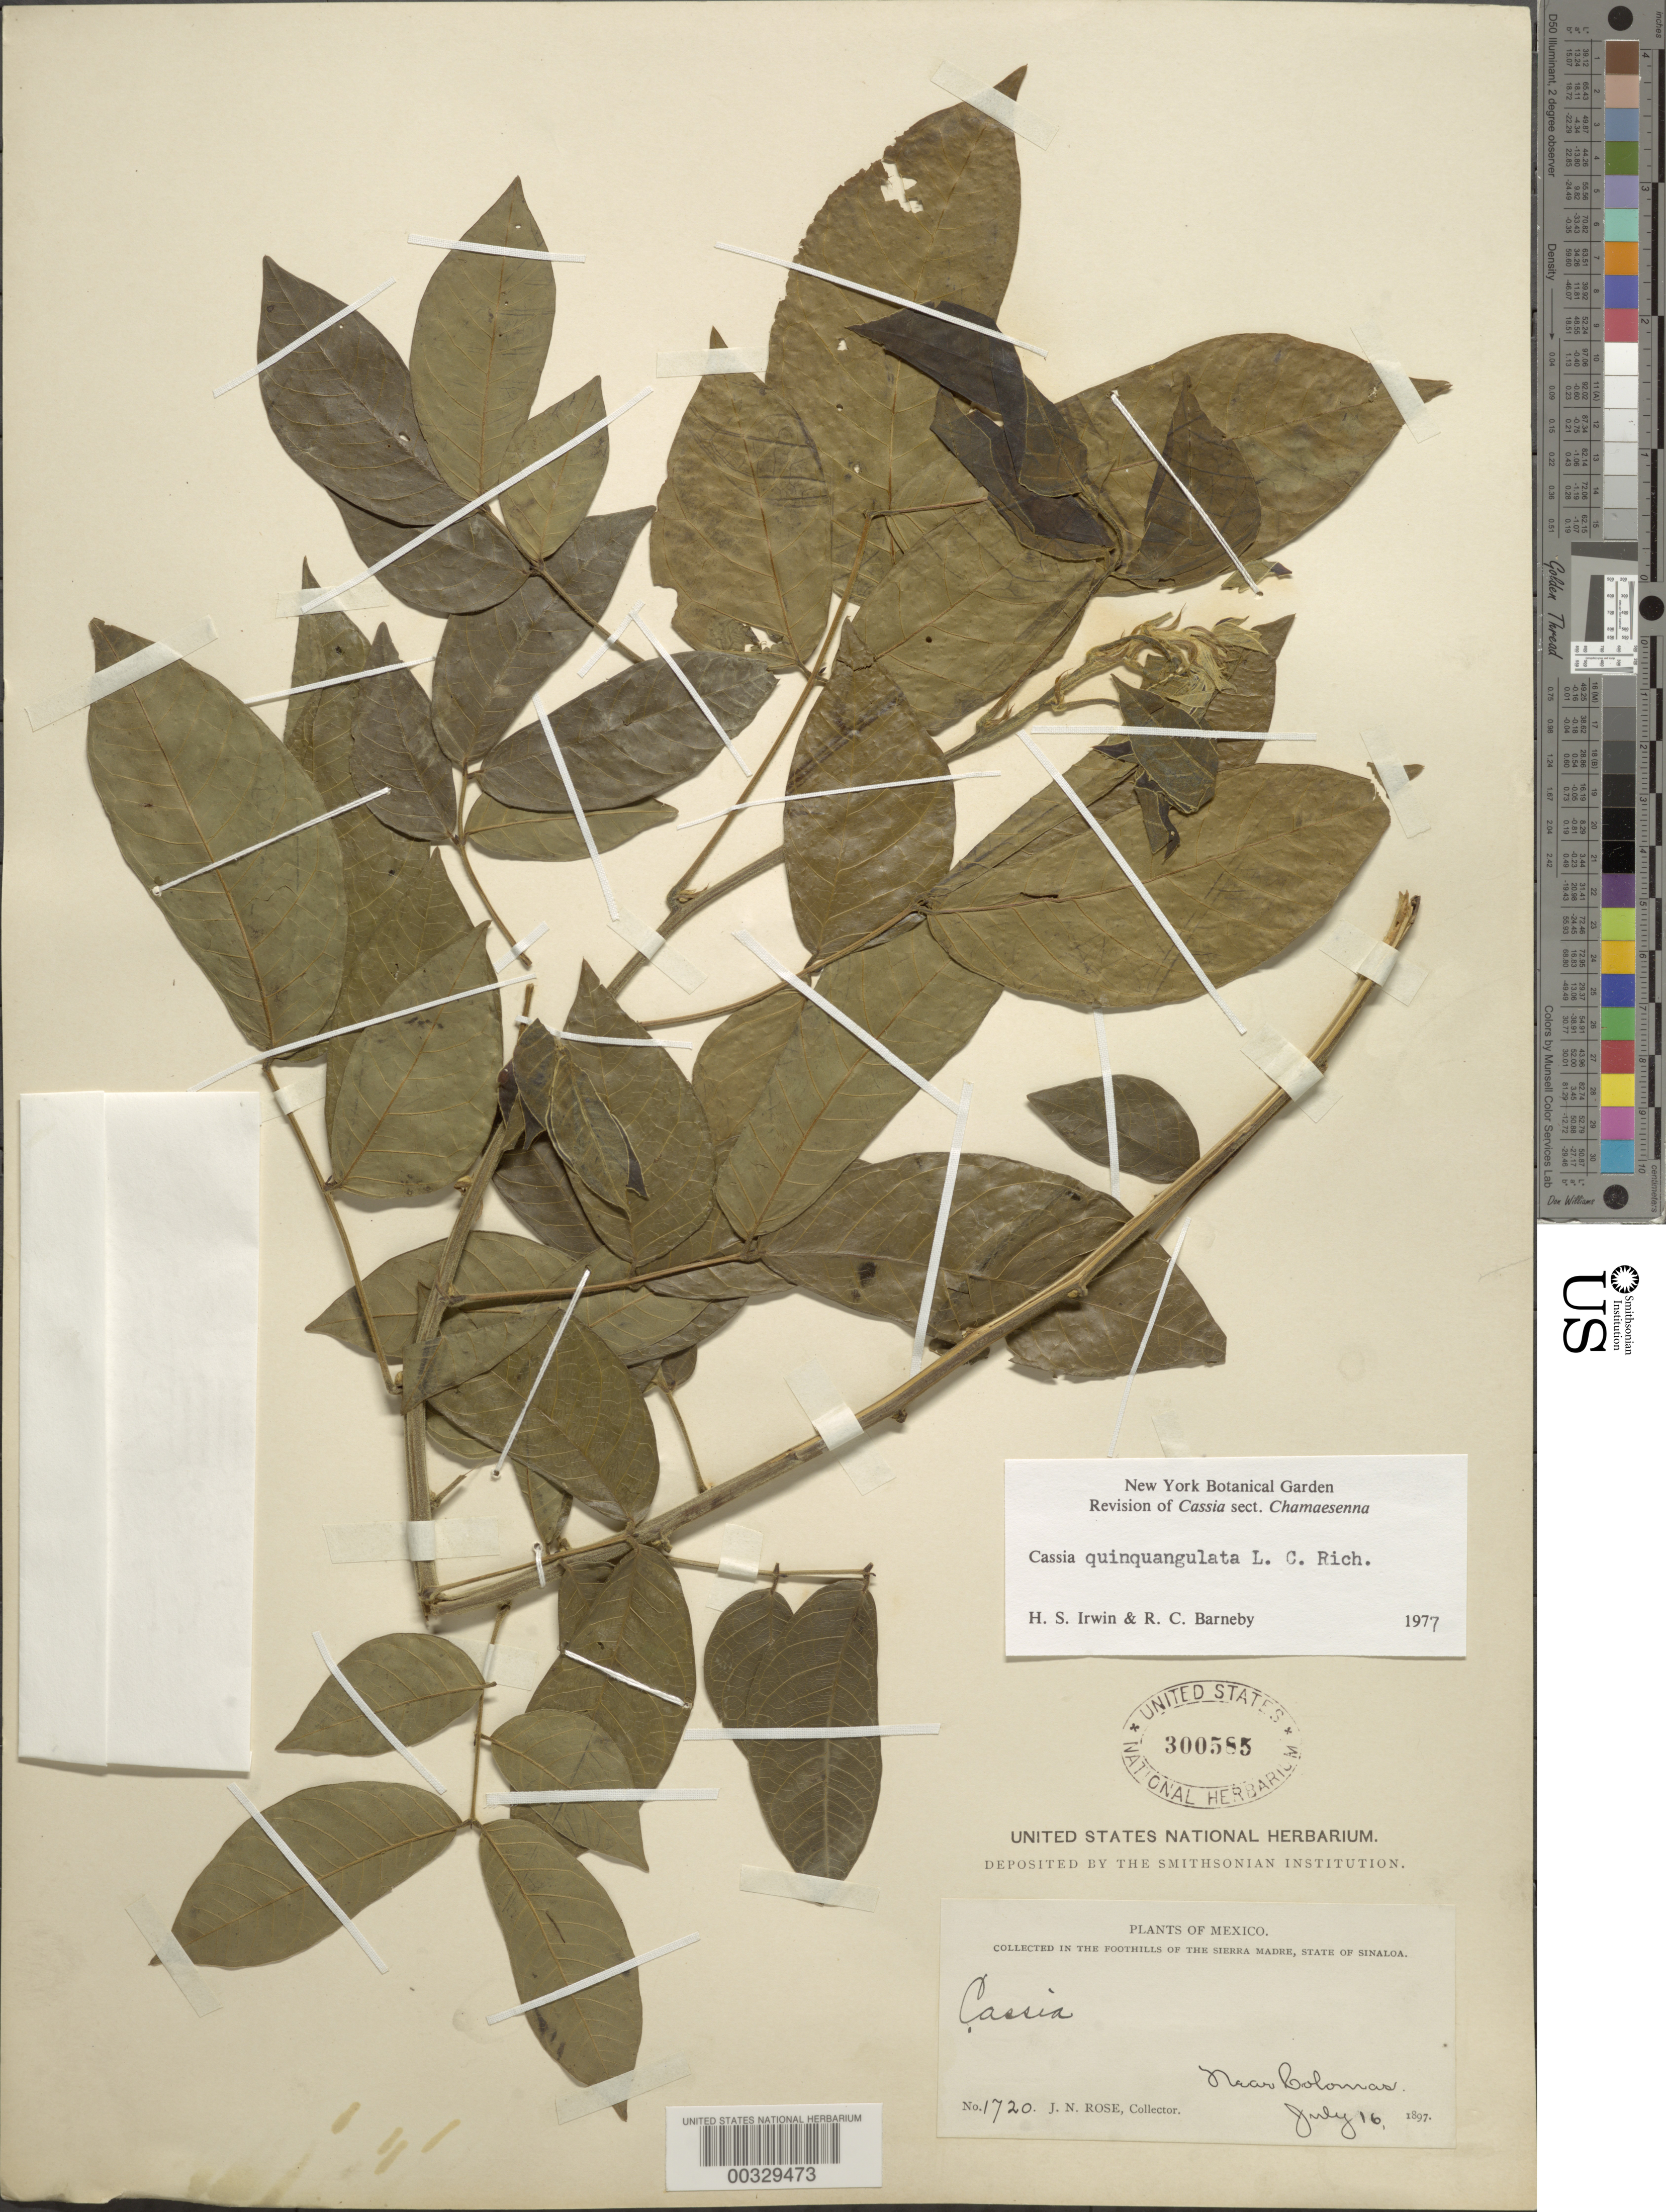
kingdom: Plantae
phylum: Tracheophyta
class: Magnoliopsida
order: Fabales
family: Fabaceae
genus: Senna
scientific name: Senna quinquangulata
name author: (Rich.) H.S. Irwin & Barneby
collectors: J. N. Rose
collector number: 1720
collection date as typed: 16 Jul 1897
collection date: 1897-07-16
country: Mexico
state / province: Sinaloa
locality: Near colomas, in the foothills of the Sierra Madre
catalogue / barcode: US 300585